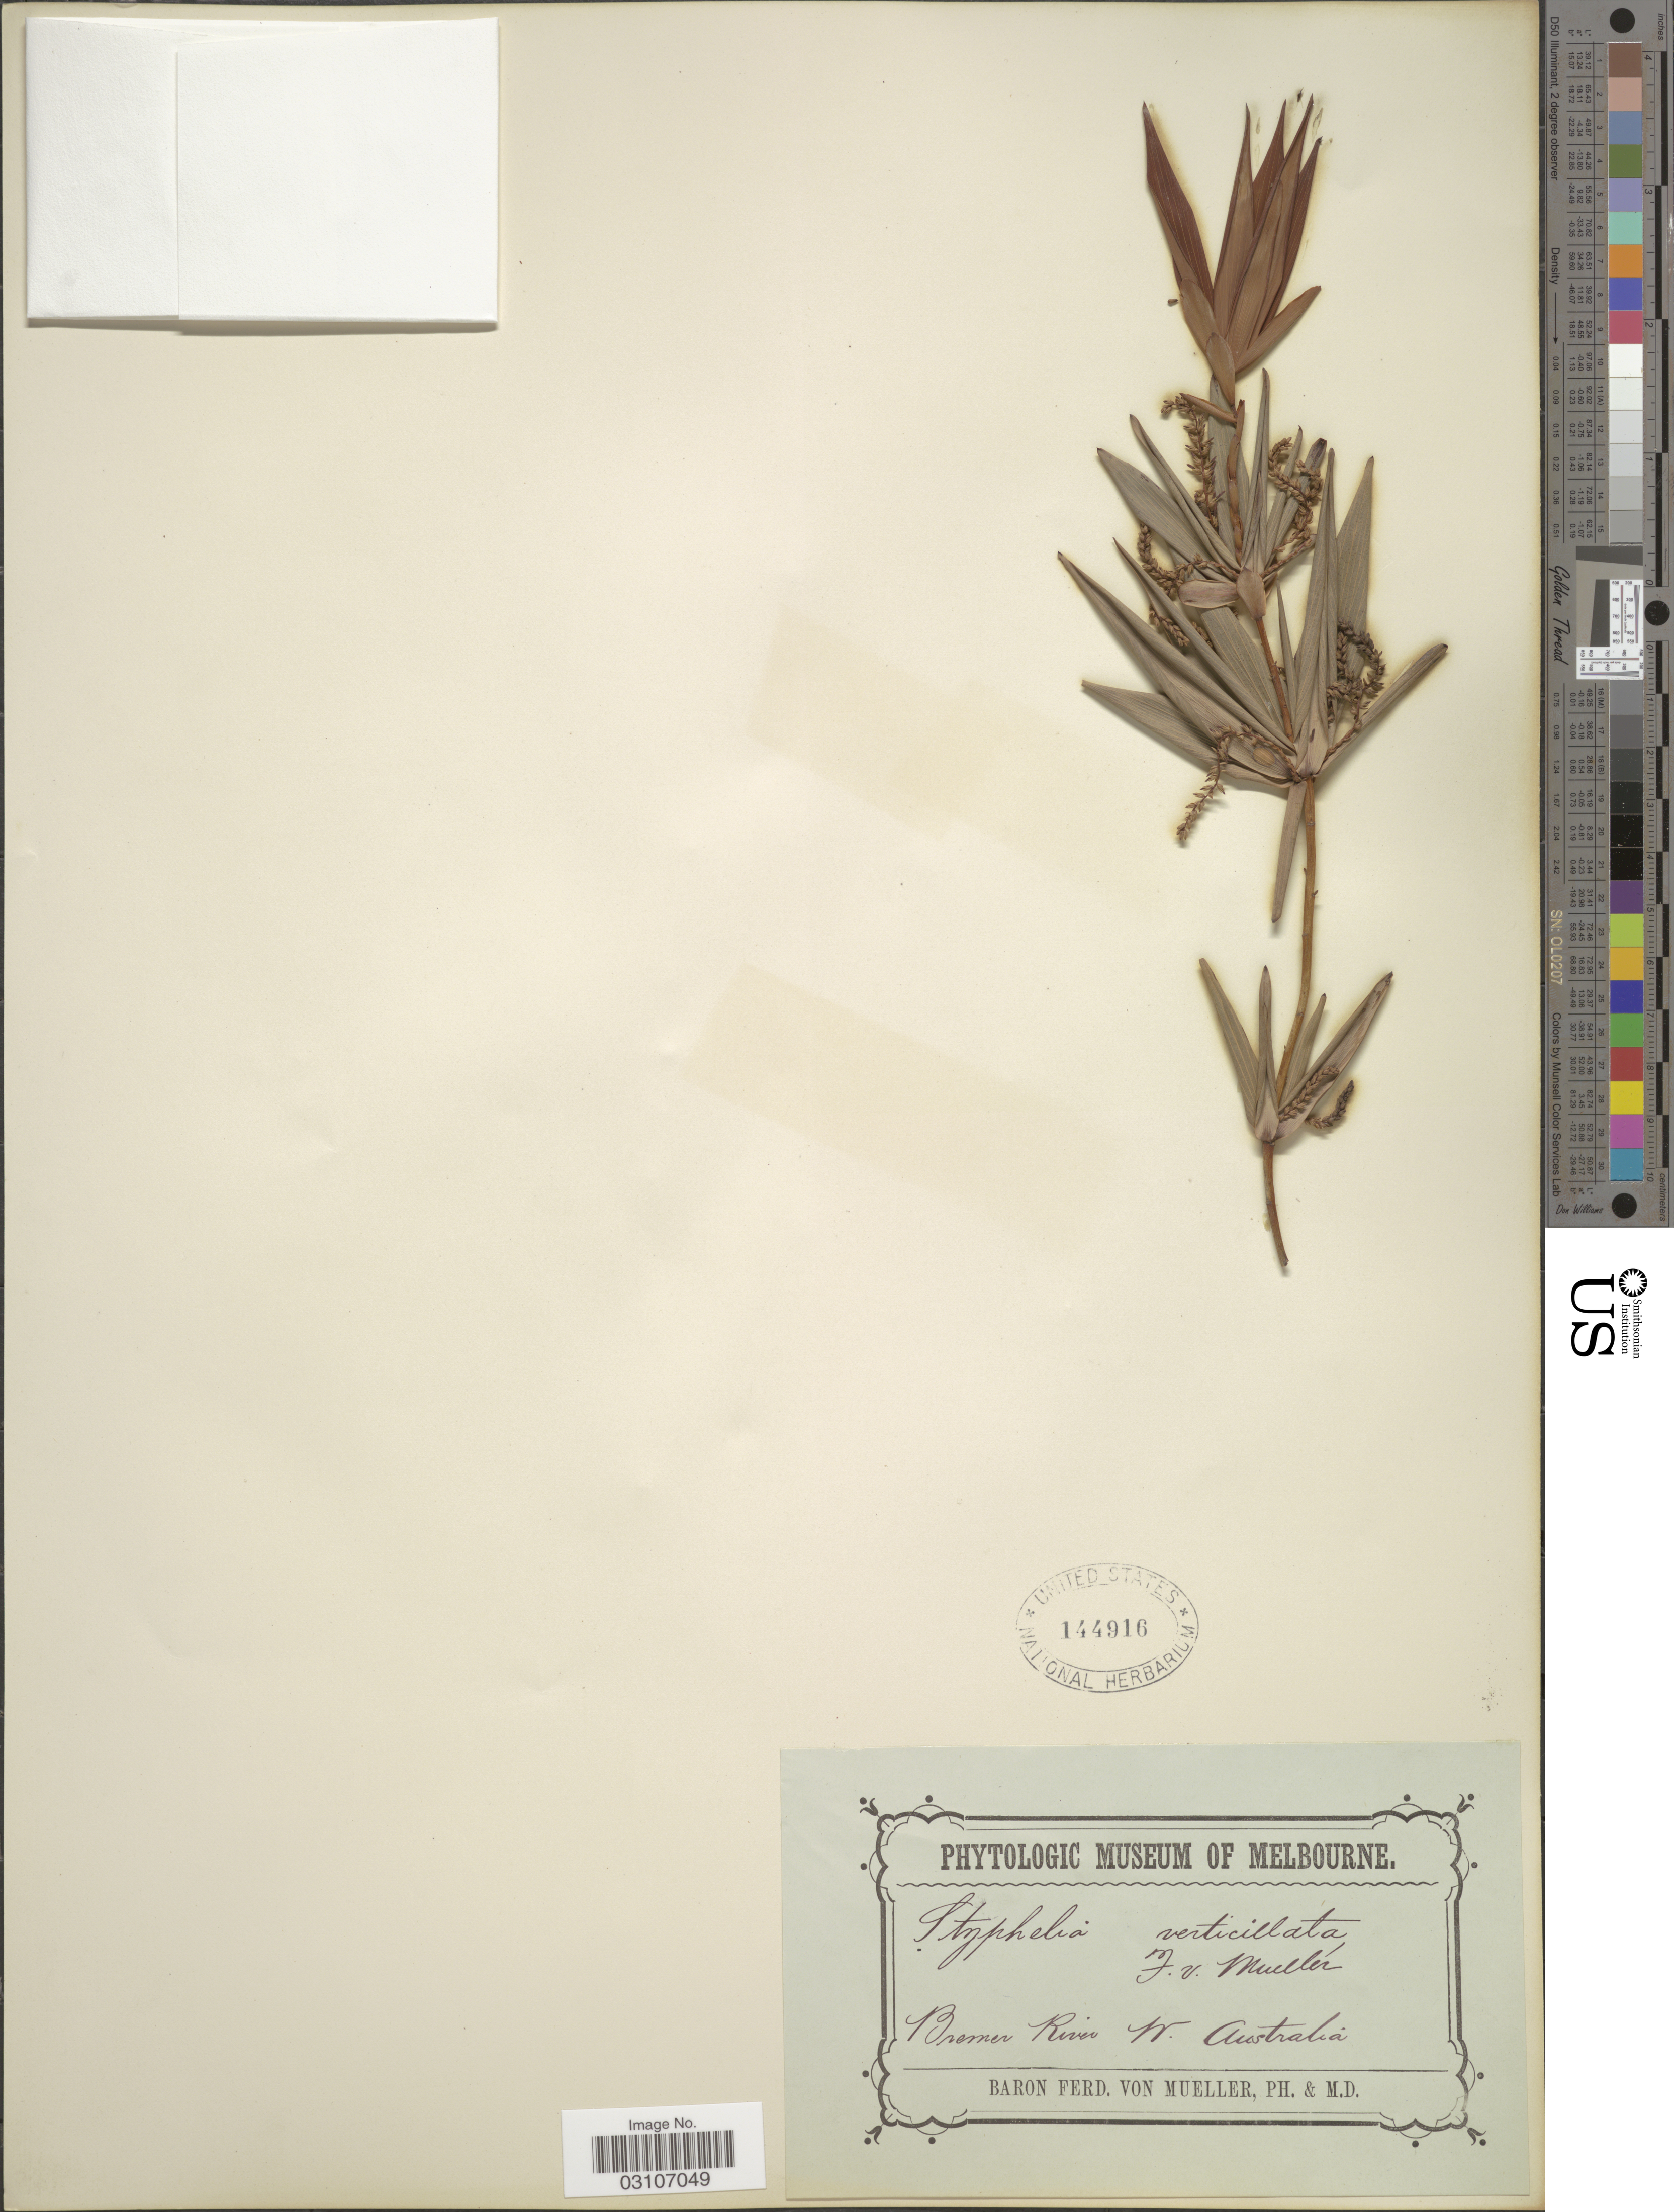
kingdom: Plantae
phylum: Tracheophyta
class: Magnoliopsida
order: Ericales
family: Ericaceae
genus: Leucopogon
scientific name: Leucopogon verticillatus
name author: R. Br.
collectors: F. Mueller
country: Australia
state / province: Western Australia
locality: Bromer River, W. Australia.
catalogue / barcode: US 144916